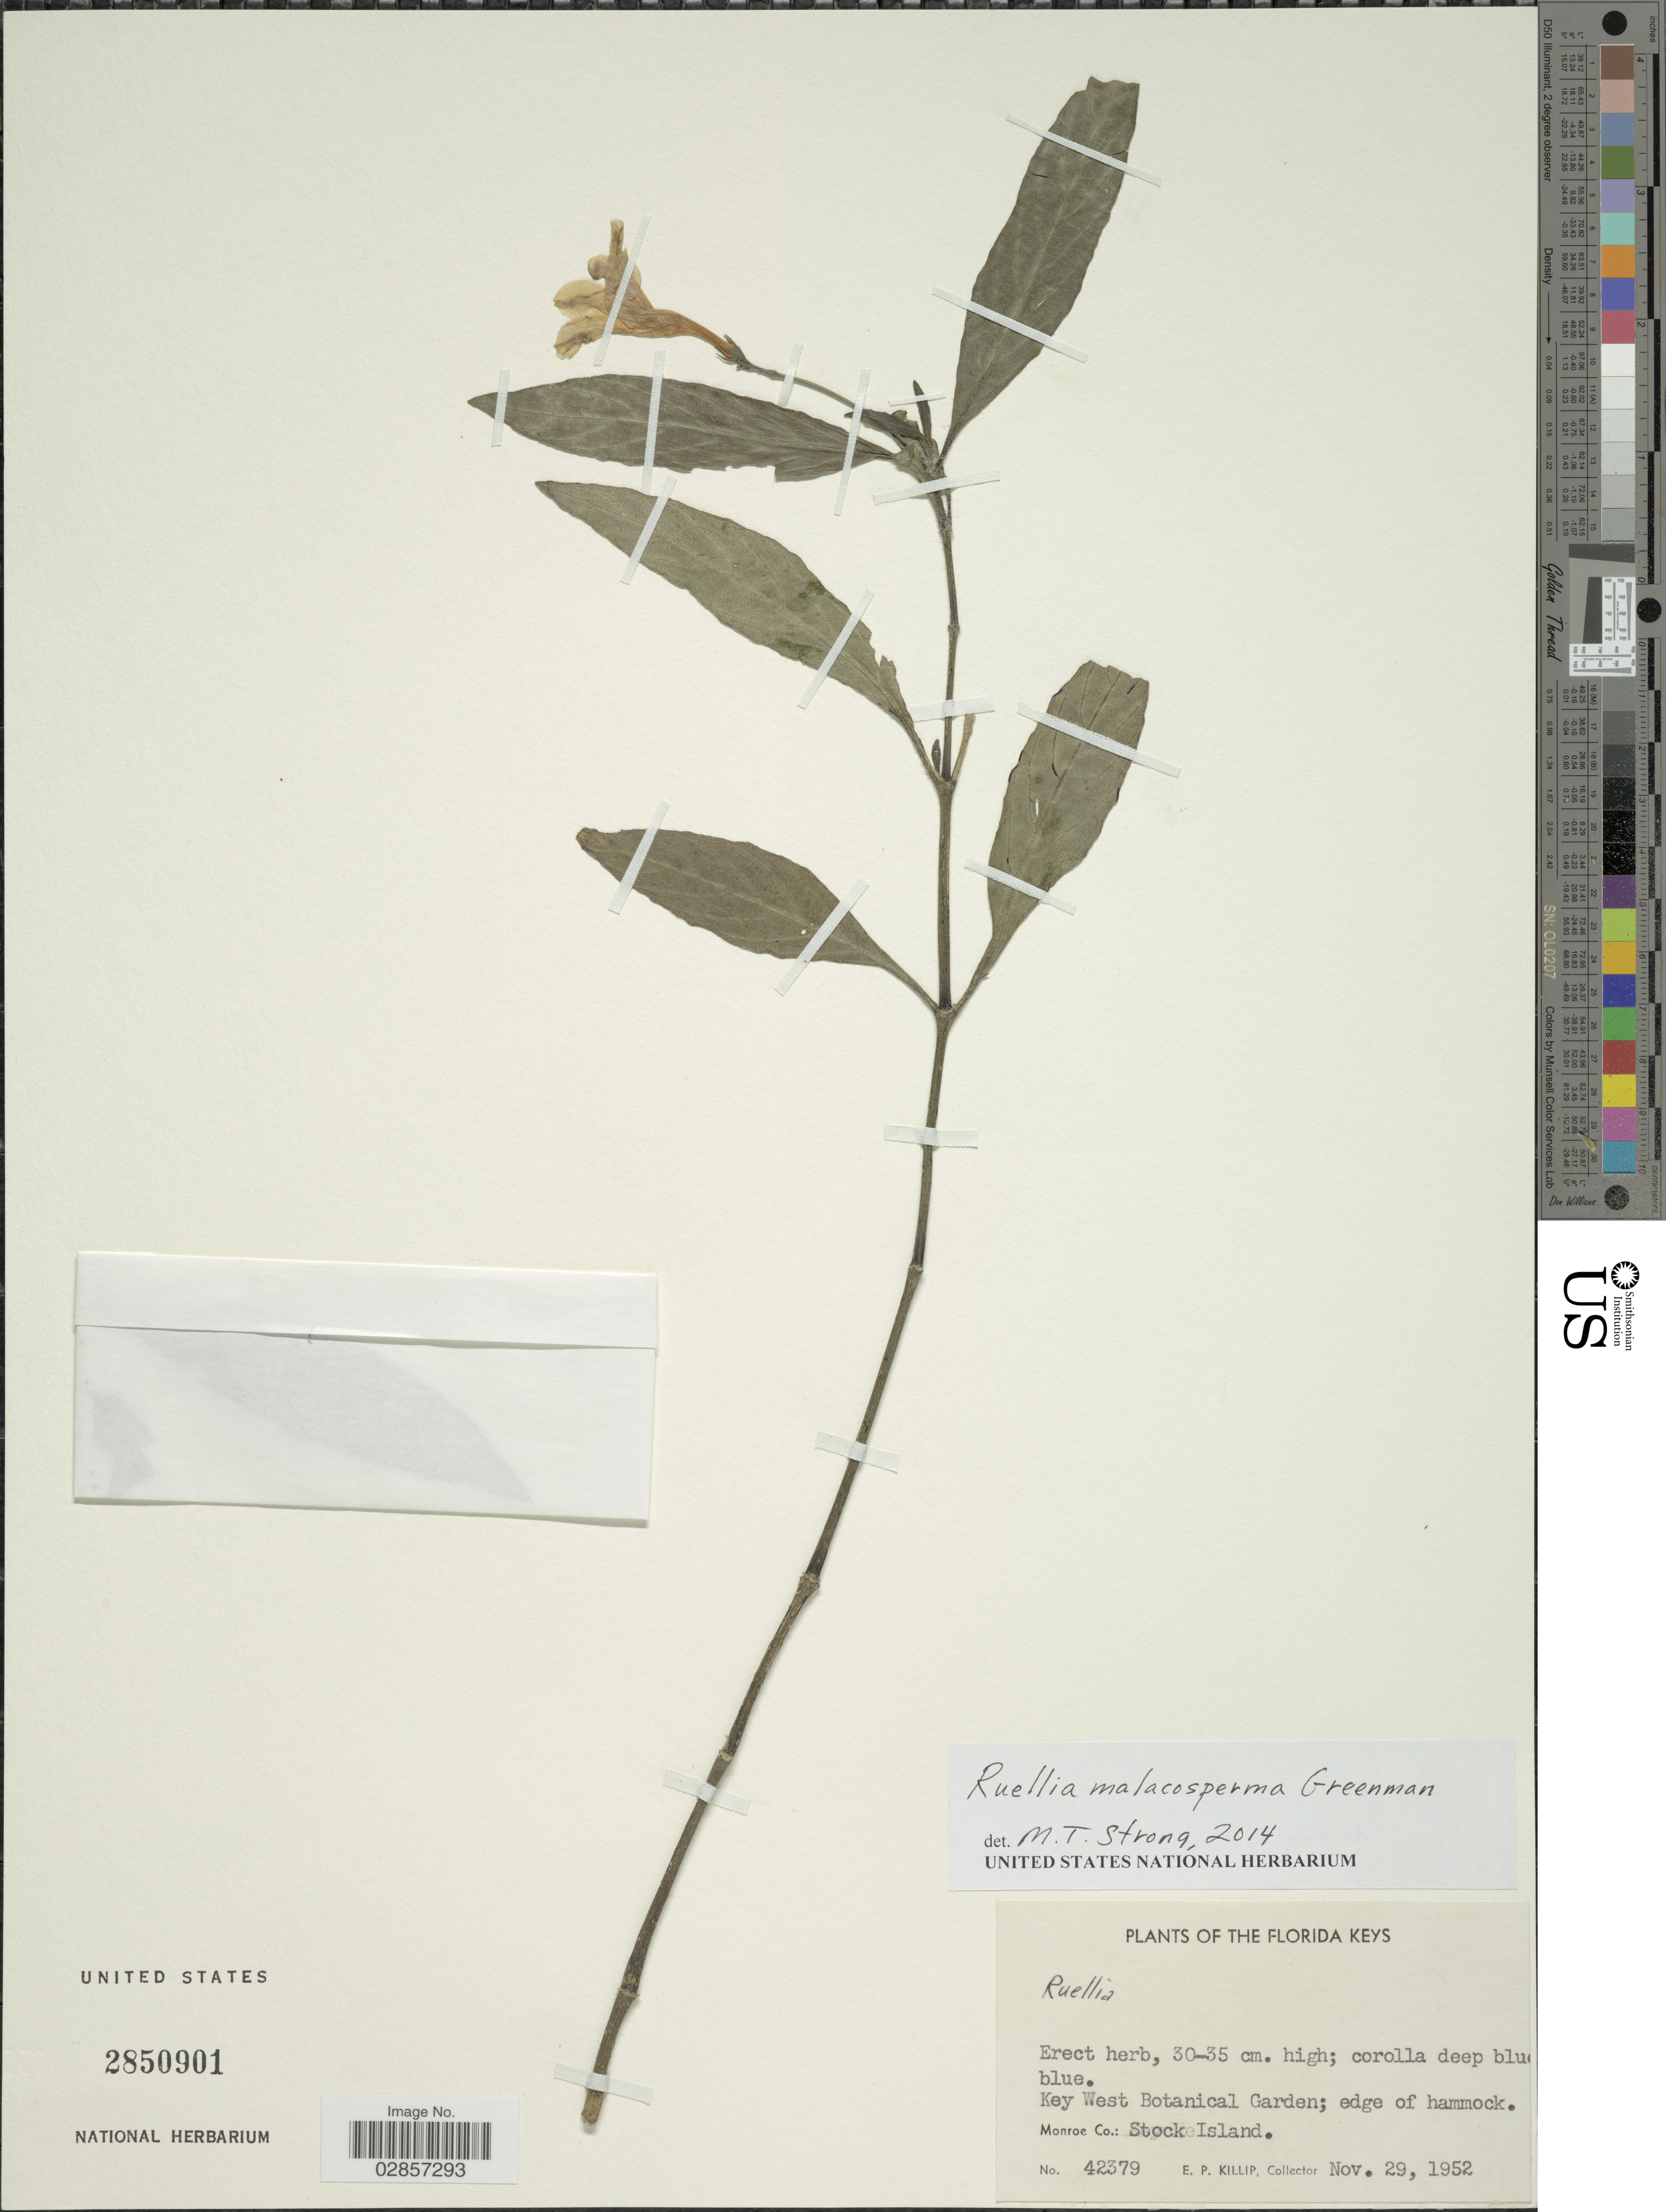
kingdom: Plantae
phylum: Tracheophyta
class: Magnoliopsida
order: Lamiales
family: Acanthaceae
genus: Ruellia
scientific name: Ruellia malacosperma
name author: Greenm.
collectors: E. P. Killip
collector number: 42379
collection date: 1952-11-29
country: United States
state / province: Florida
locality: The Florida Keys, Key West Botanical Garden, Monroe Co.: Stock Island.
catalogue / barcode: US 2850901